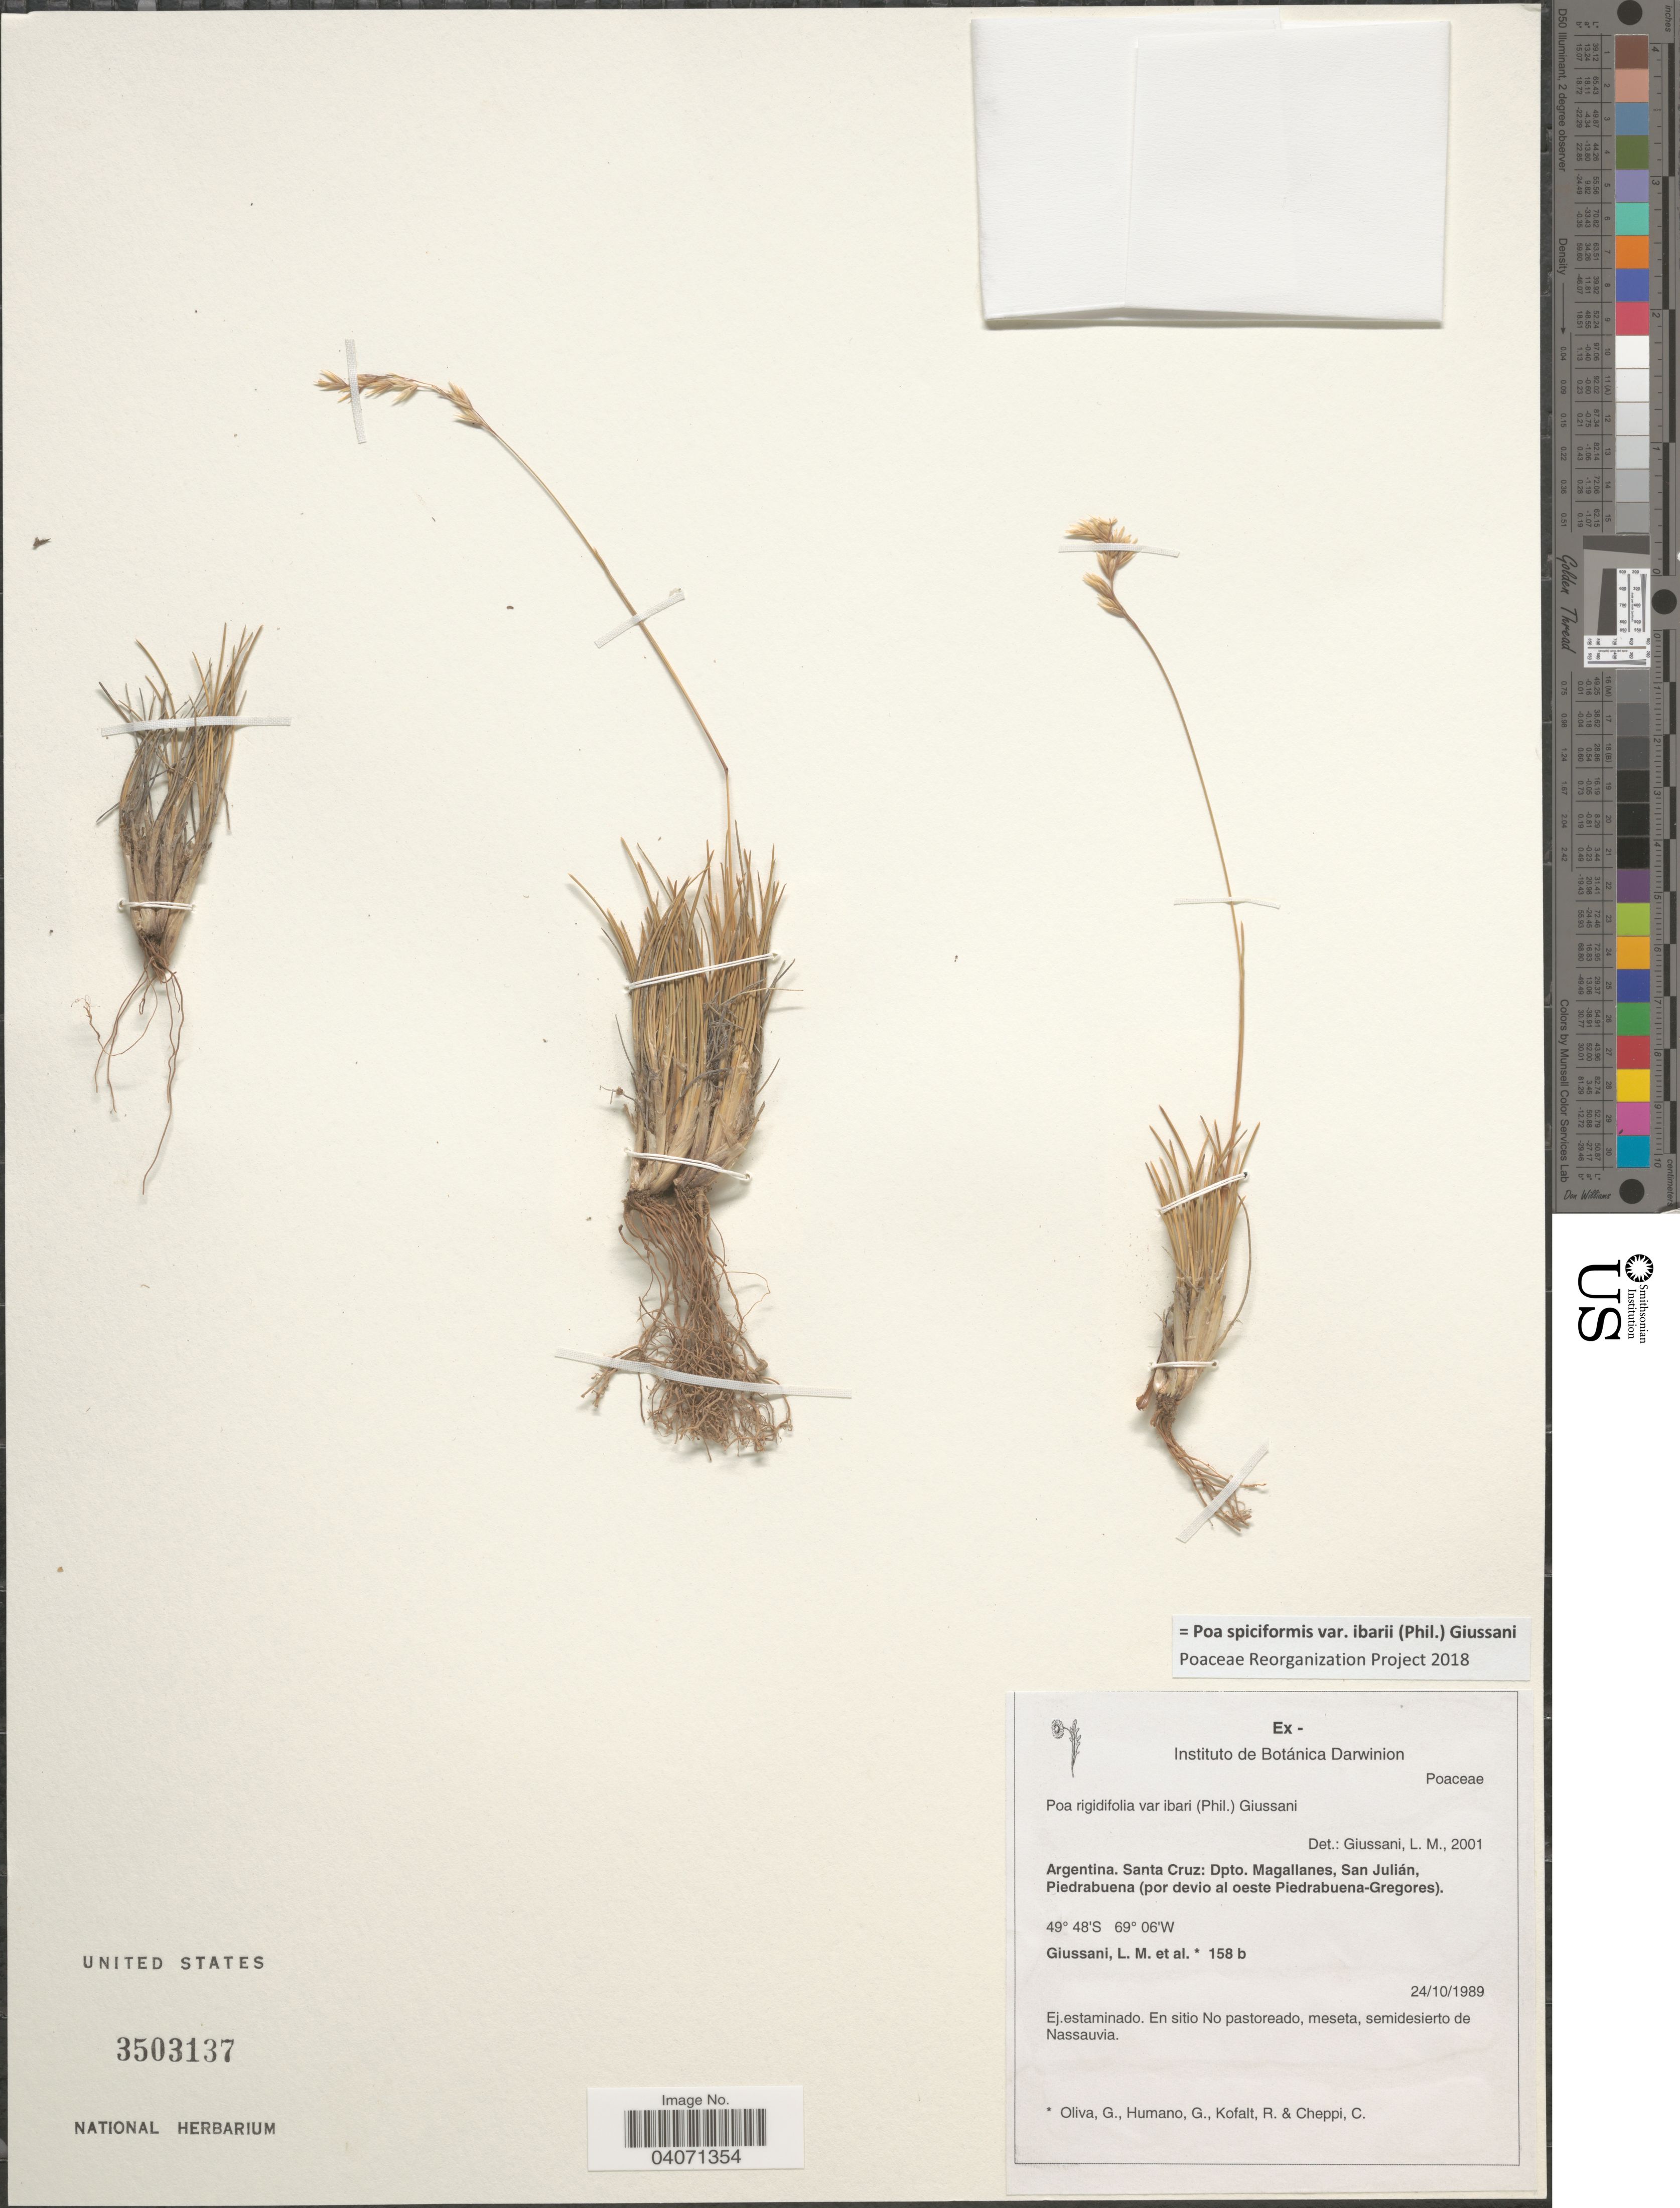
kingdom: Plantae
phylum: Tracheophyta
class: Liliopsida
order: Poales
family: Poaceae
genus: Poa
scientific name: Poa spiciformis var. ibarii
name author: (Phil.) Giussani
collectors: L. Giussani, G. Oliva, G. Humano, R. Kofalt & C. Cheppi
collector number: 158b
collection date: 1989-10-24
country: Argentina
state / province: Santa Cruz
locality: Dpto. Magallanes, San Julián, Piedrabuena (por devio al oeste Piedrabuena-Gregores).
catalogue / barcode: US 3503137